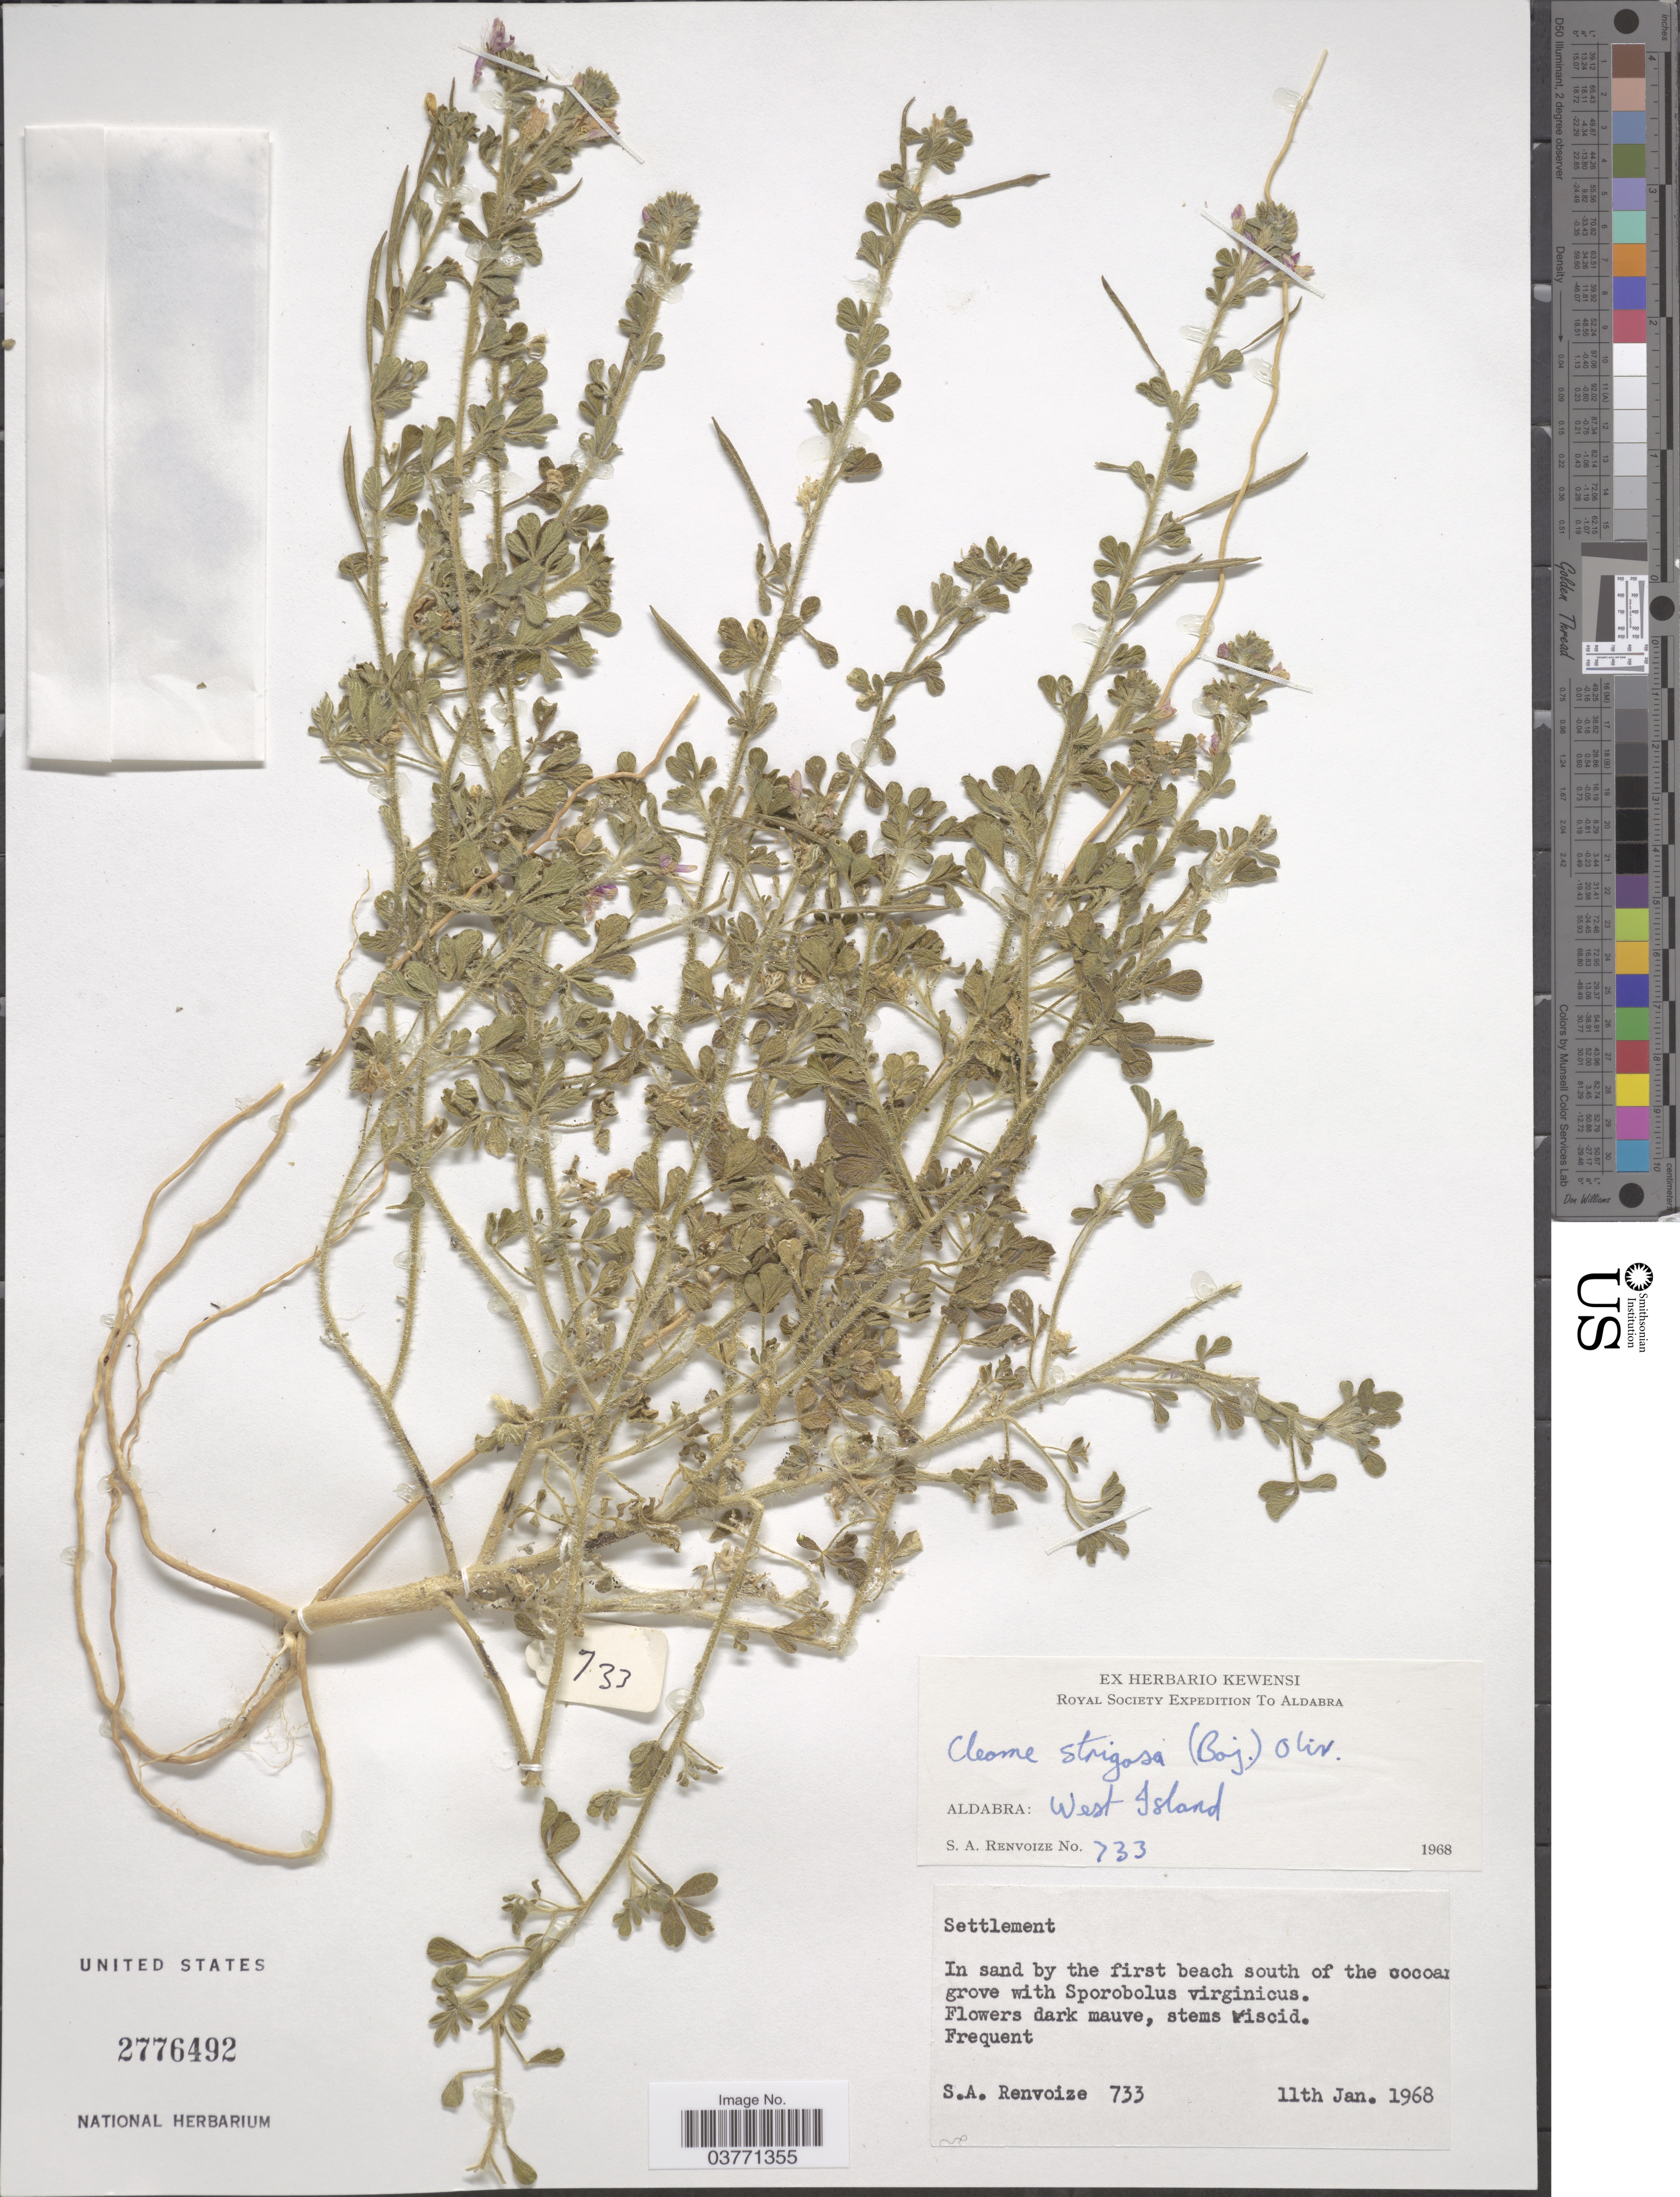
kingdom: Plantae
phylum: Tracheophyta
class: Magnoliopsida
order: Brassicales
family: Cleomaceae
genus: Sieruela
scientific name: Sieruela strigosa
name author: (Bojer) Roalson & J.C. Hall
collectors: S. A. Renvoize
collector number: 733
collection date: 1968-01-11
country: Seychelles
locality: Aldabra: West Island. Settlement.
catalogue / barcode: US 2776492